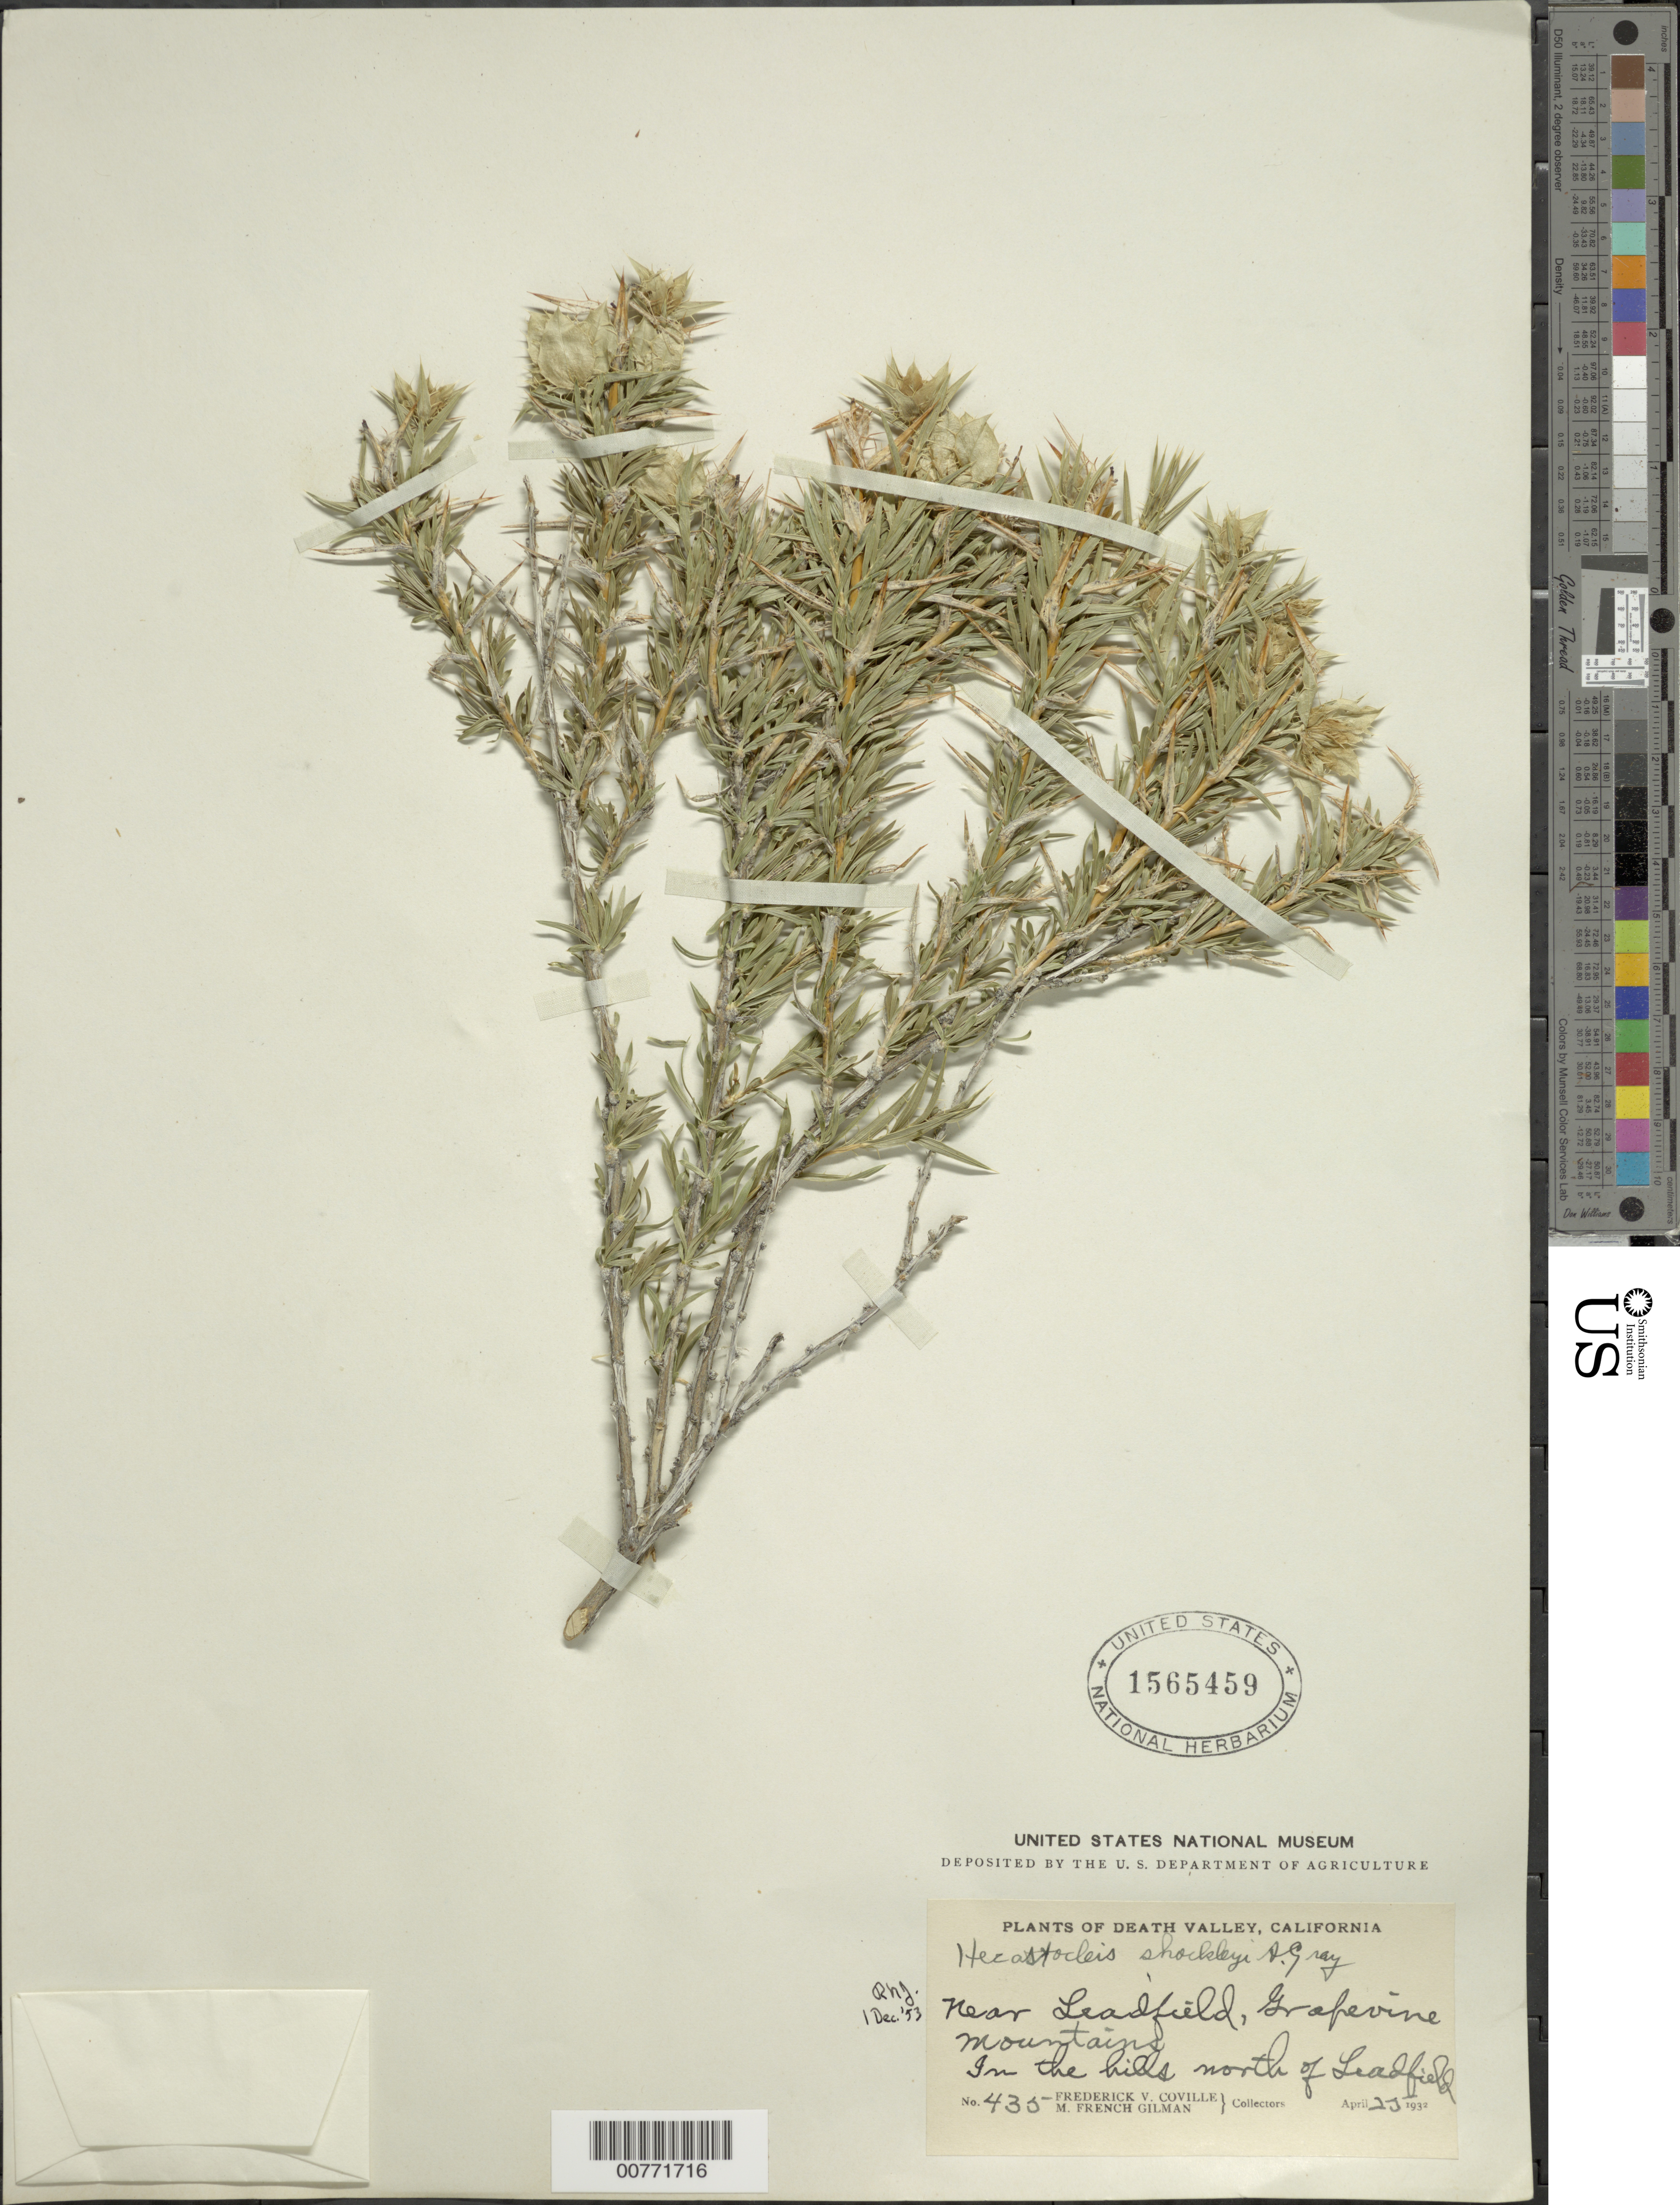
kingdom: Plantae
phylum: Tracheophyta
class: Magnoliopsida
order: Asterales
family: Asteraceae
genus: Hecastocleis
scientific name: Hecastocleis shockleyi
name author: A. Gray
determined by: R. H. J.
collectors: F. V. Coville & M. F. Gilman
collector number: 435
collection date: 1932-04-25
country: United States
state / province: California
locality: Death Valley, N of Leadfield, Grapevine Mts.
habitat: Hills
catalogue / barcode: US 1565459